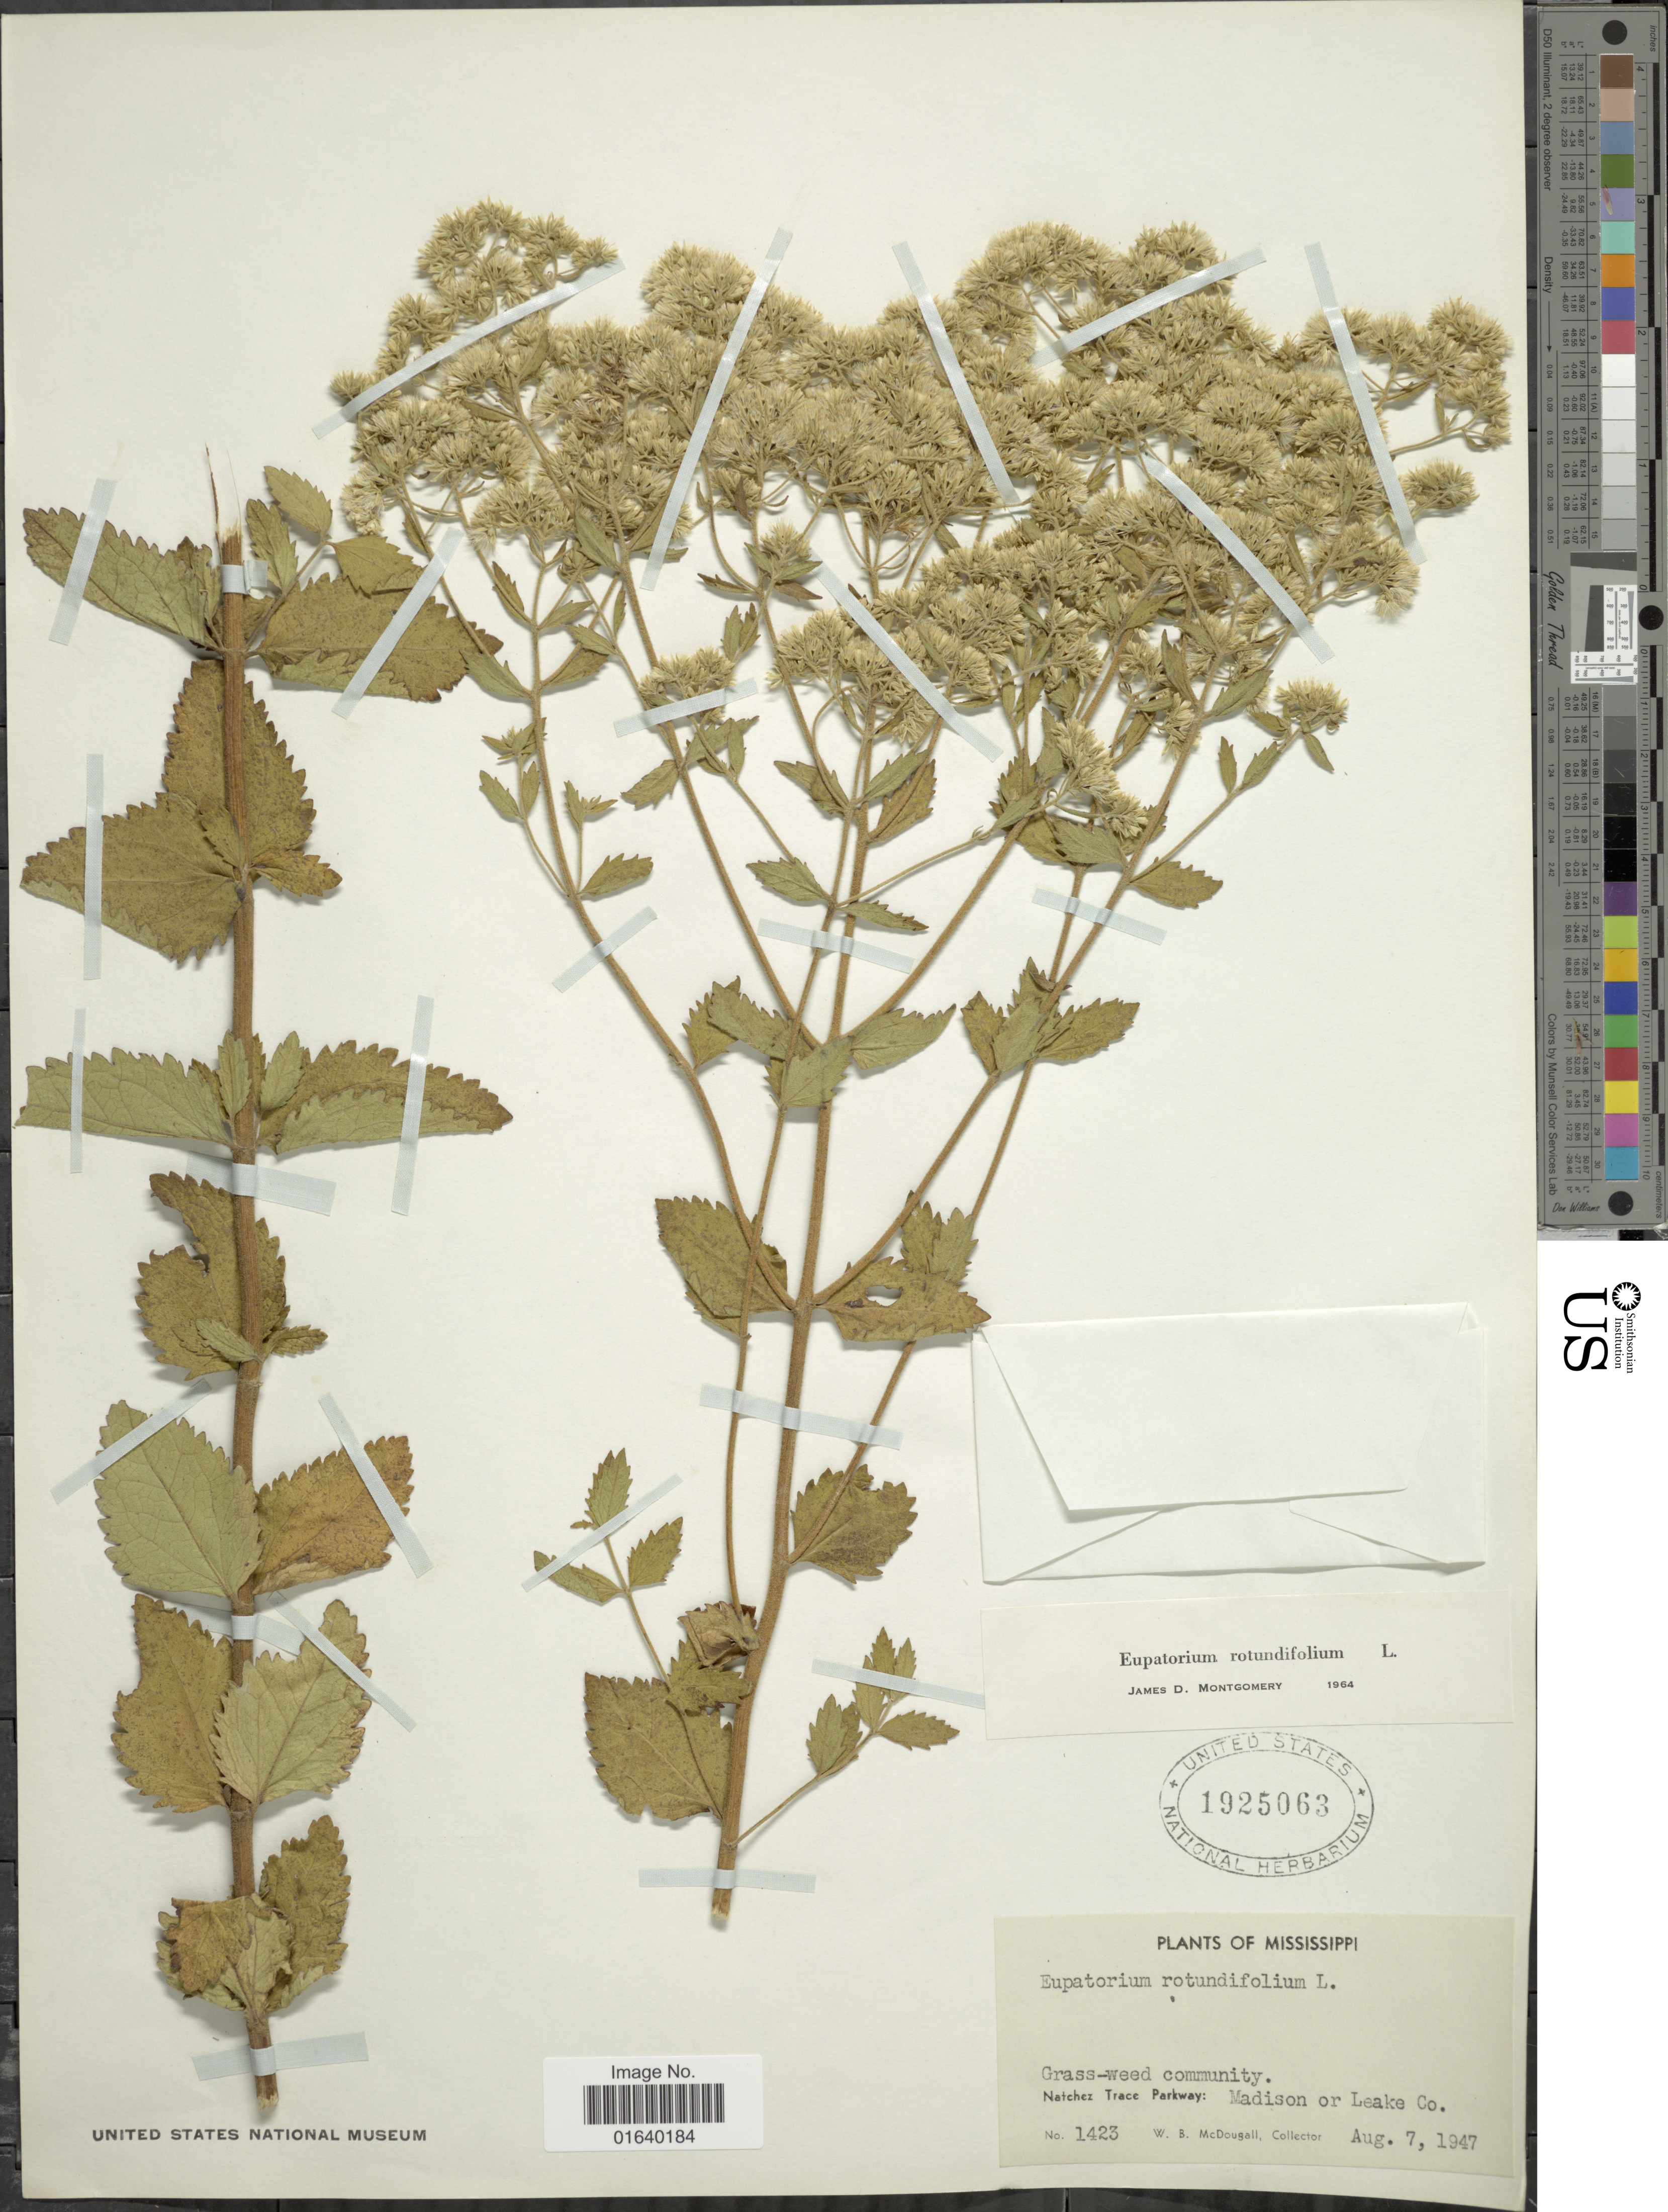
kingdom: Plantae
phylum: Tracheophyta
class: Magnoliopsida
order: Asterales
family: Asteraceae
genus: Eupatorium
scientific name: Eupatorium rotundifolium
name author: L.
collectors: W. B. McDougall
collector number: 1423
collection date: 1947-08-07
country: United States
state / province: Mississippi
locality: Grass-weed community, Natchez Trace Parkway: Madison or Leake Co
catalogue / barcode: US 1925063